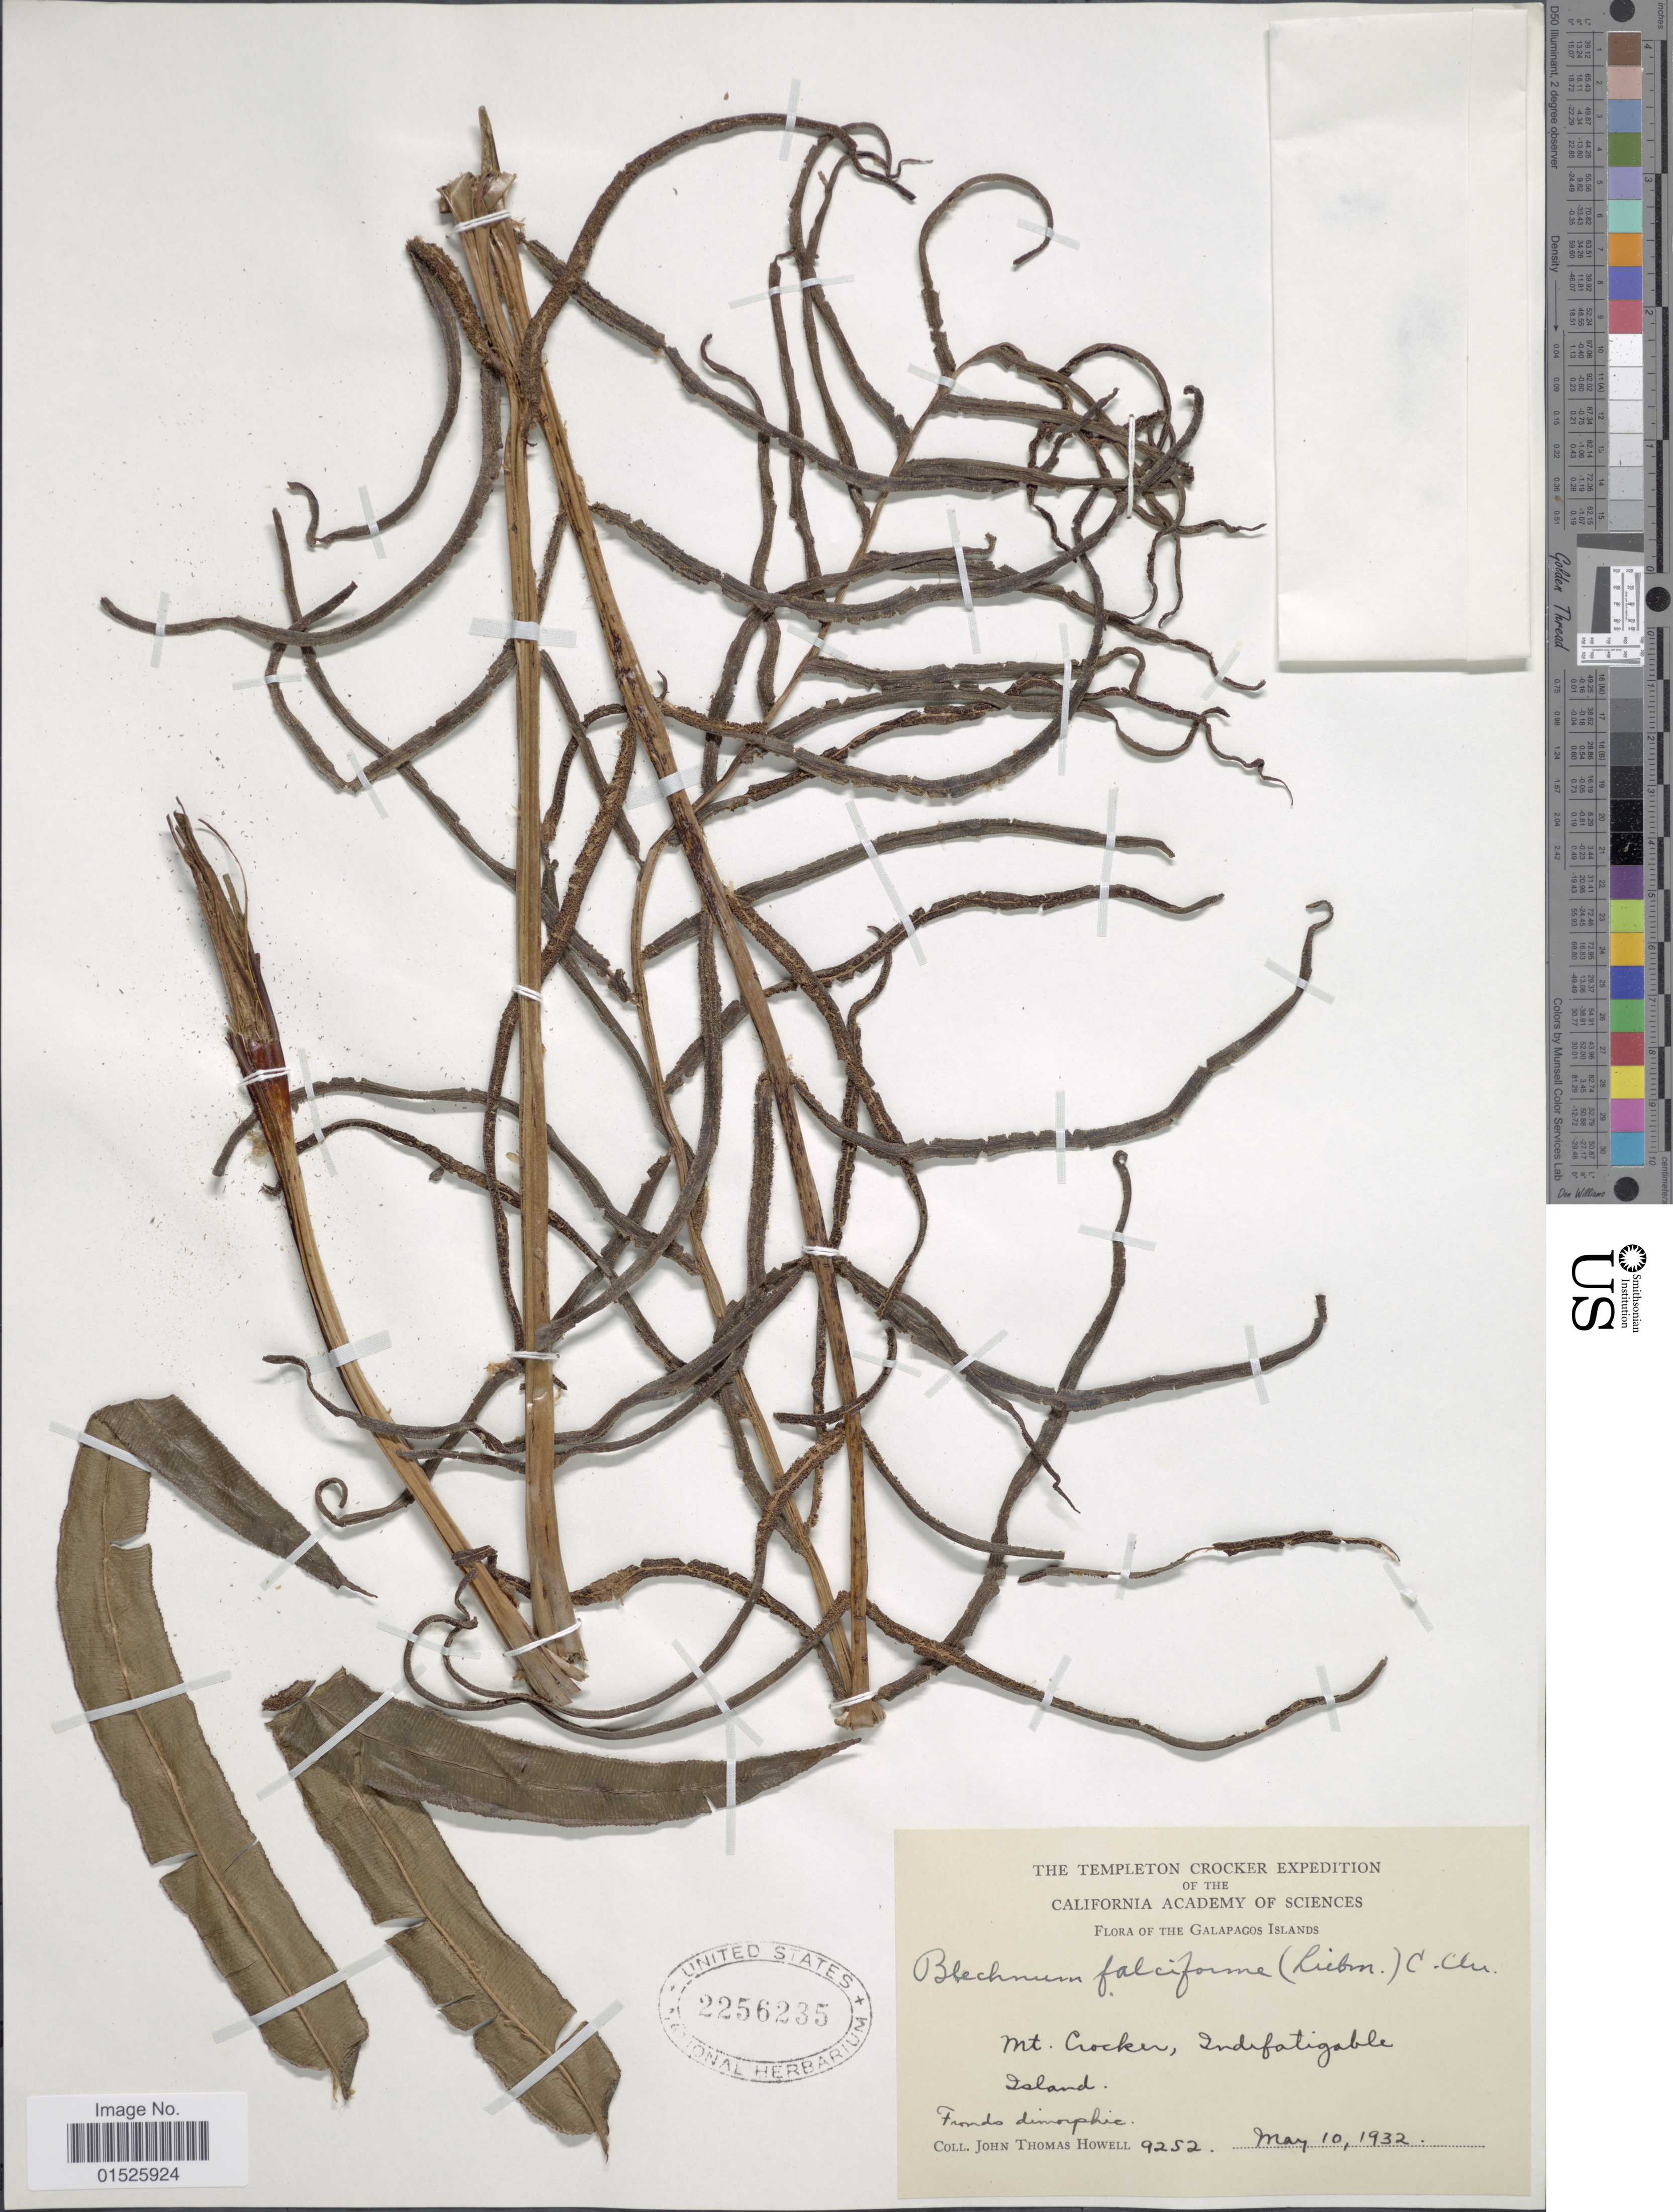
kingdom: Plantae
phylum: Tracheophyta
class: Polypodiopsida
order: Polypodiales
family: Blechnaceae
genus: Blechnum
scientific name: Blechnum falciforme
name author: (Liebm.) C. Chr.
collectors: J. T. Howell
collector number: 9252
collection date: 1932-05-10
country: Ecuador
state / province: Colón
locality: Galapagos Islands, Mt. Crocker, Indefatigable Island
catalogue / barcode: US 2256235